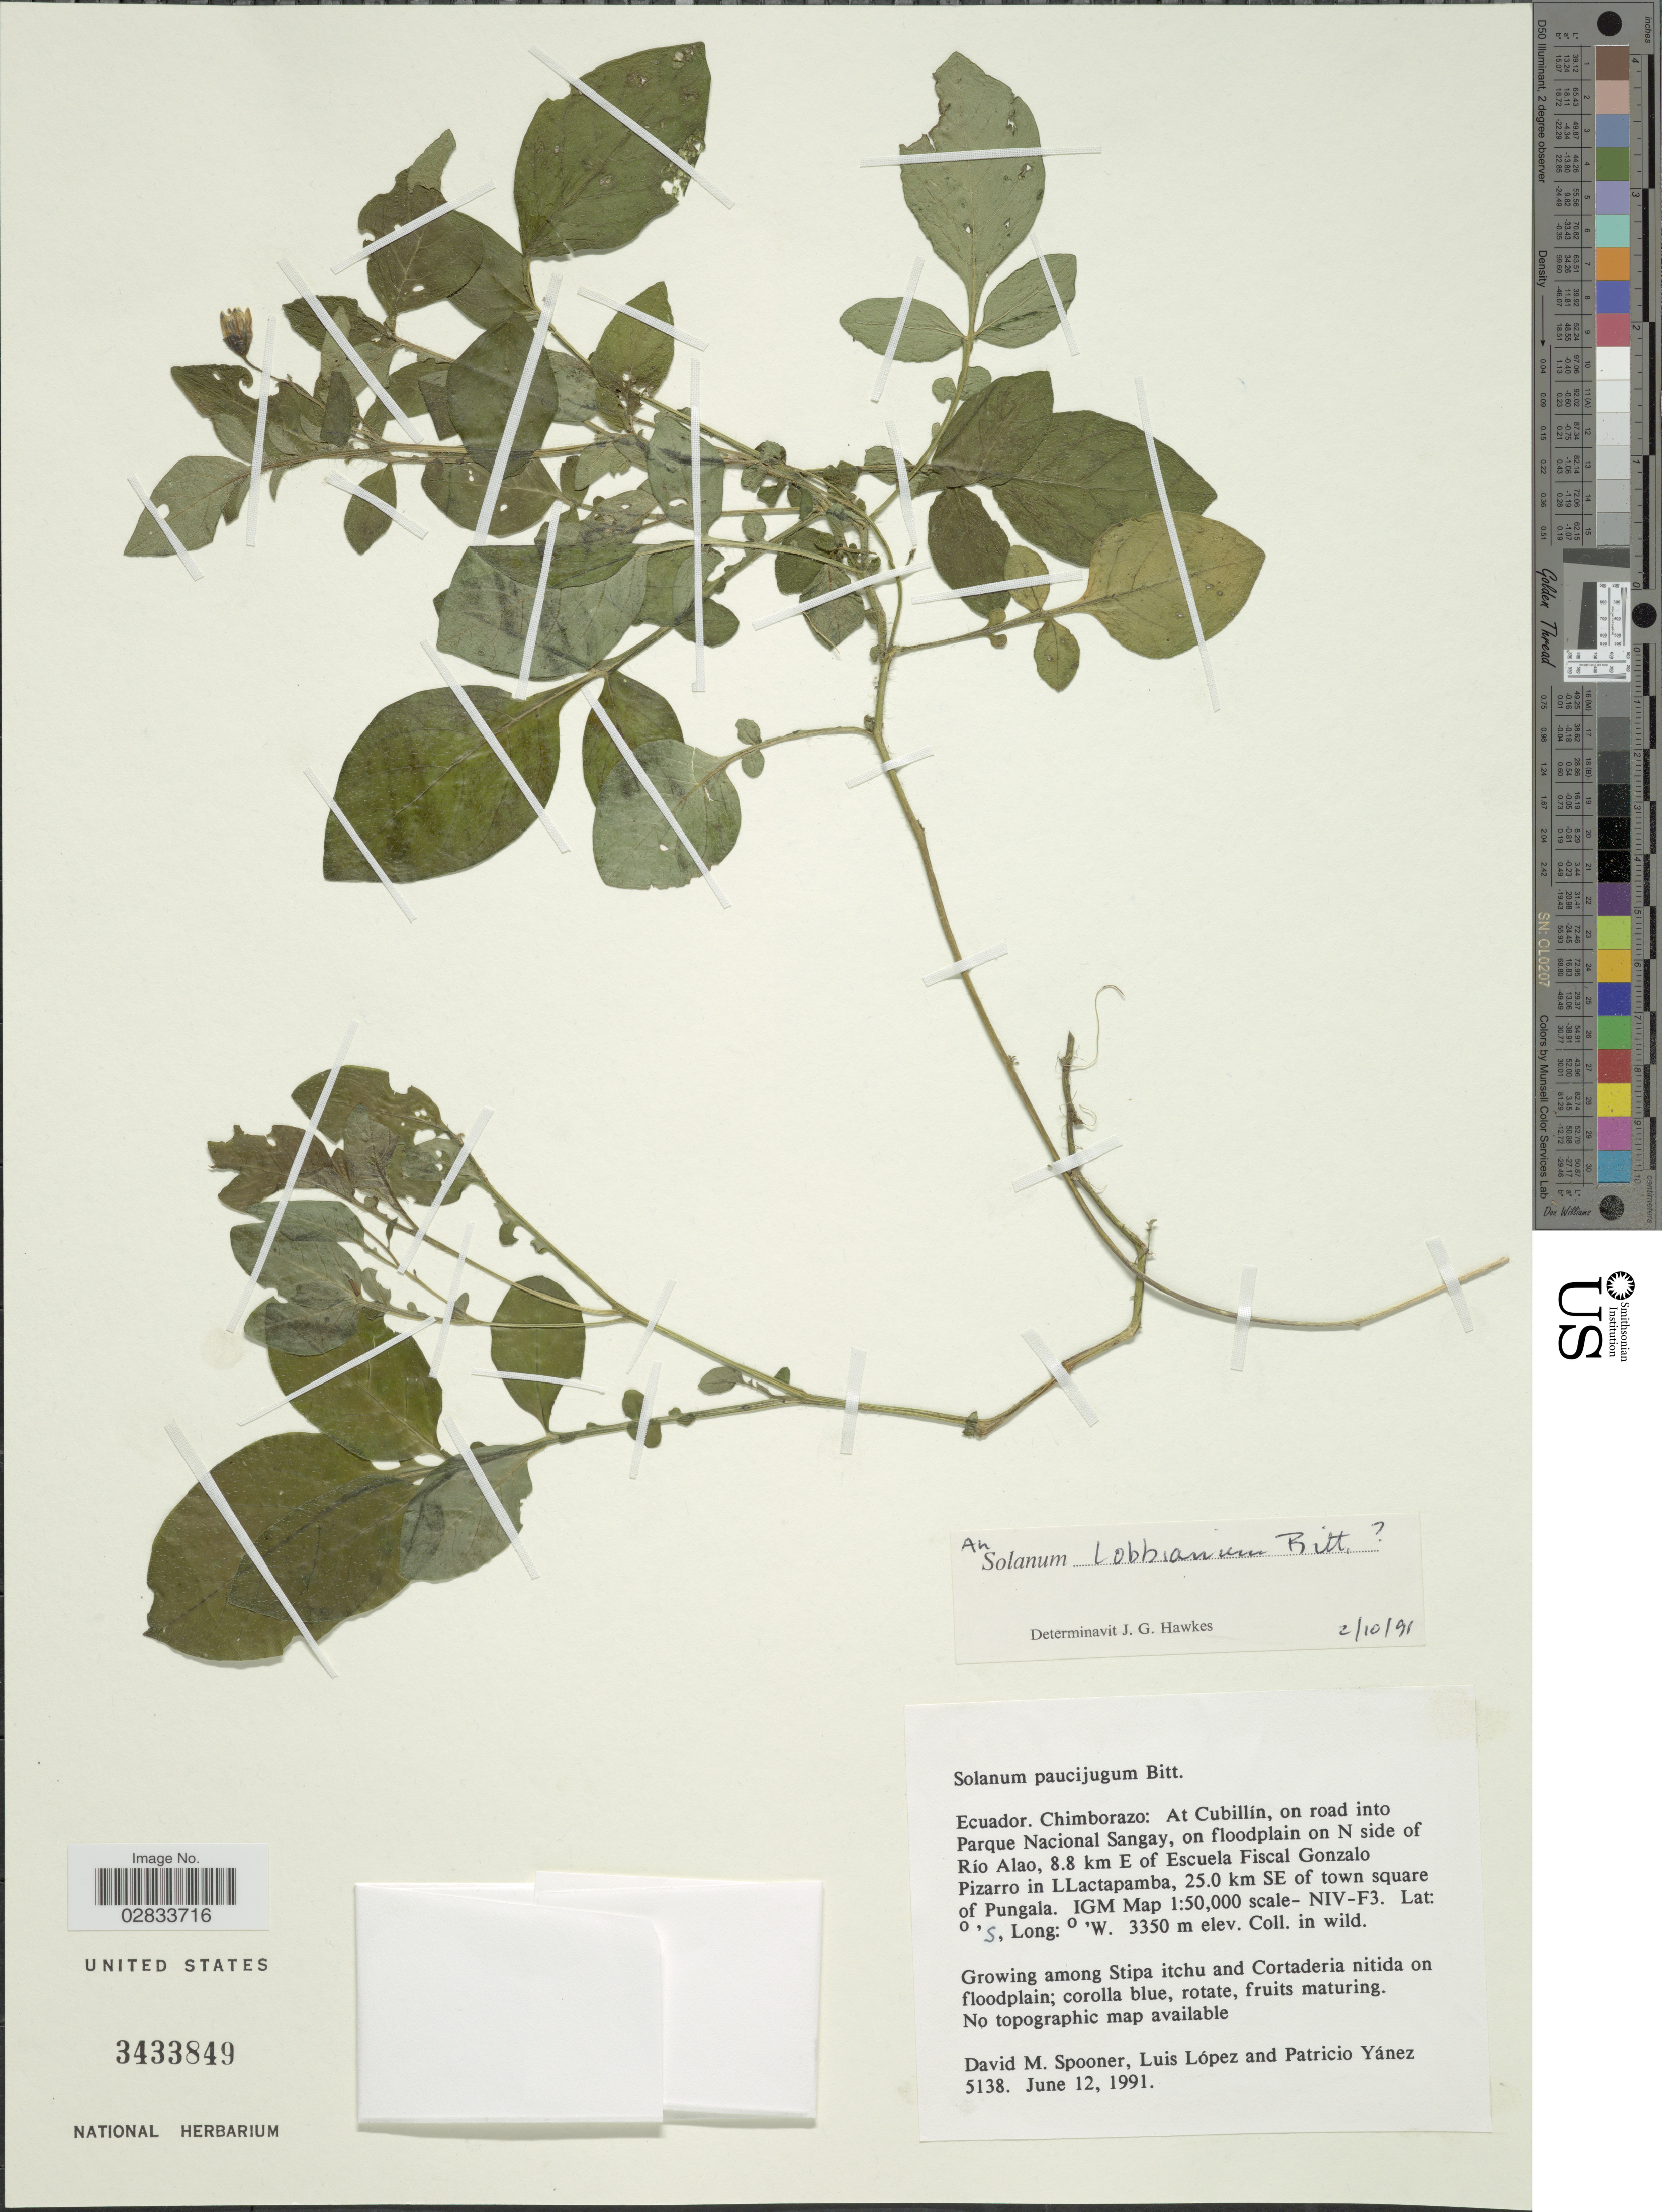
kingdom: Plantae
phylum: Tracheophyta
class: Magnoliopsida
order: Solanales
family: Solanaceae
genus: Solanum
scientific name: Solanum lobbianum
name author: Bitter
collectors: D. Spooner, L. López & P. Yanez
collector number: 5138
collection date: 1991-06-12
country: Ecuador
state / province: Chimborazo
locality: Chimborazo: At Cubillín, on road into Parque Nacional Sangay, on floodplain on N side of Río Alao, 8.8 km E of Escuela Fiscal Gonzalo Pizarro in Llactapamba, 25.0 km SE of town square of Pungala, IGM Map 1:50,000 scale- NIV- F3.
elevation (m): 3350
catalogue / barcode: US 3433849